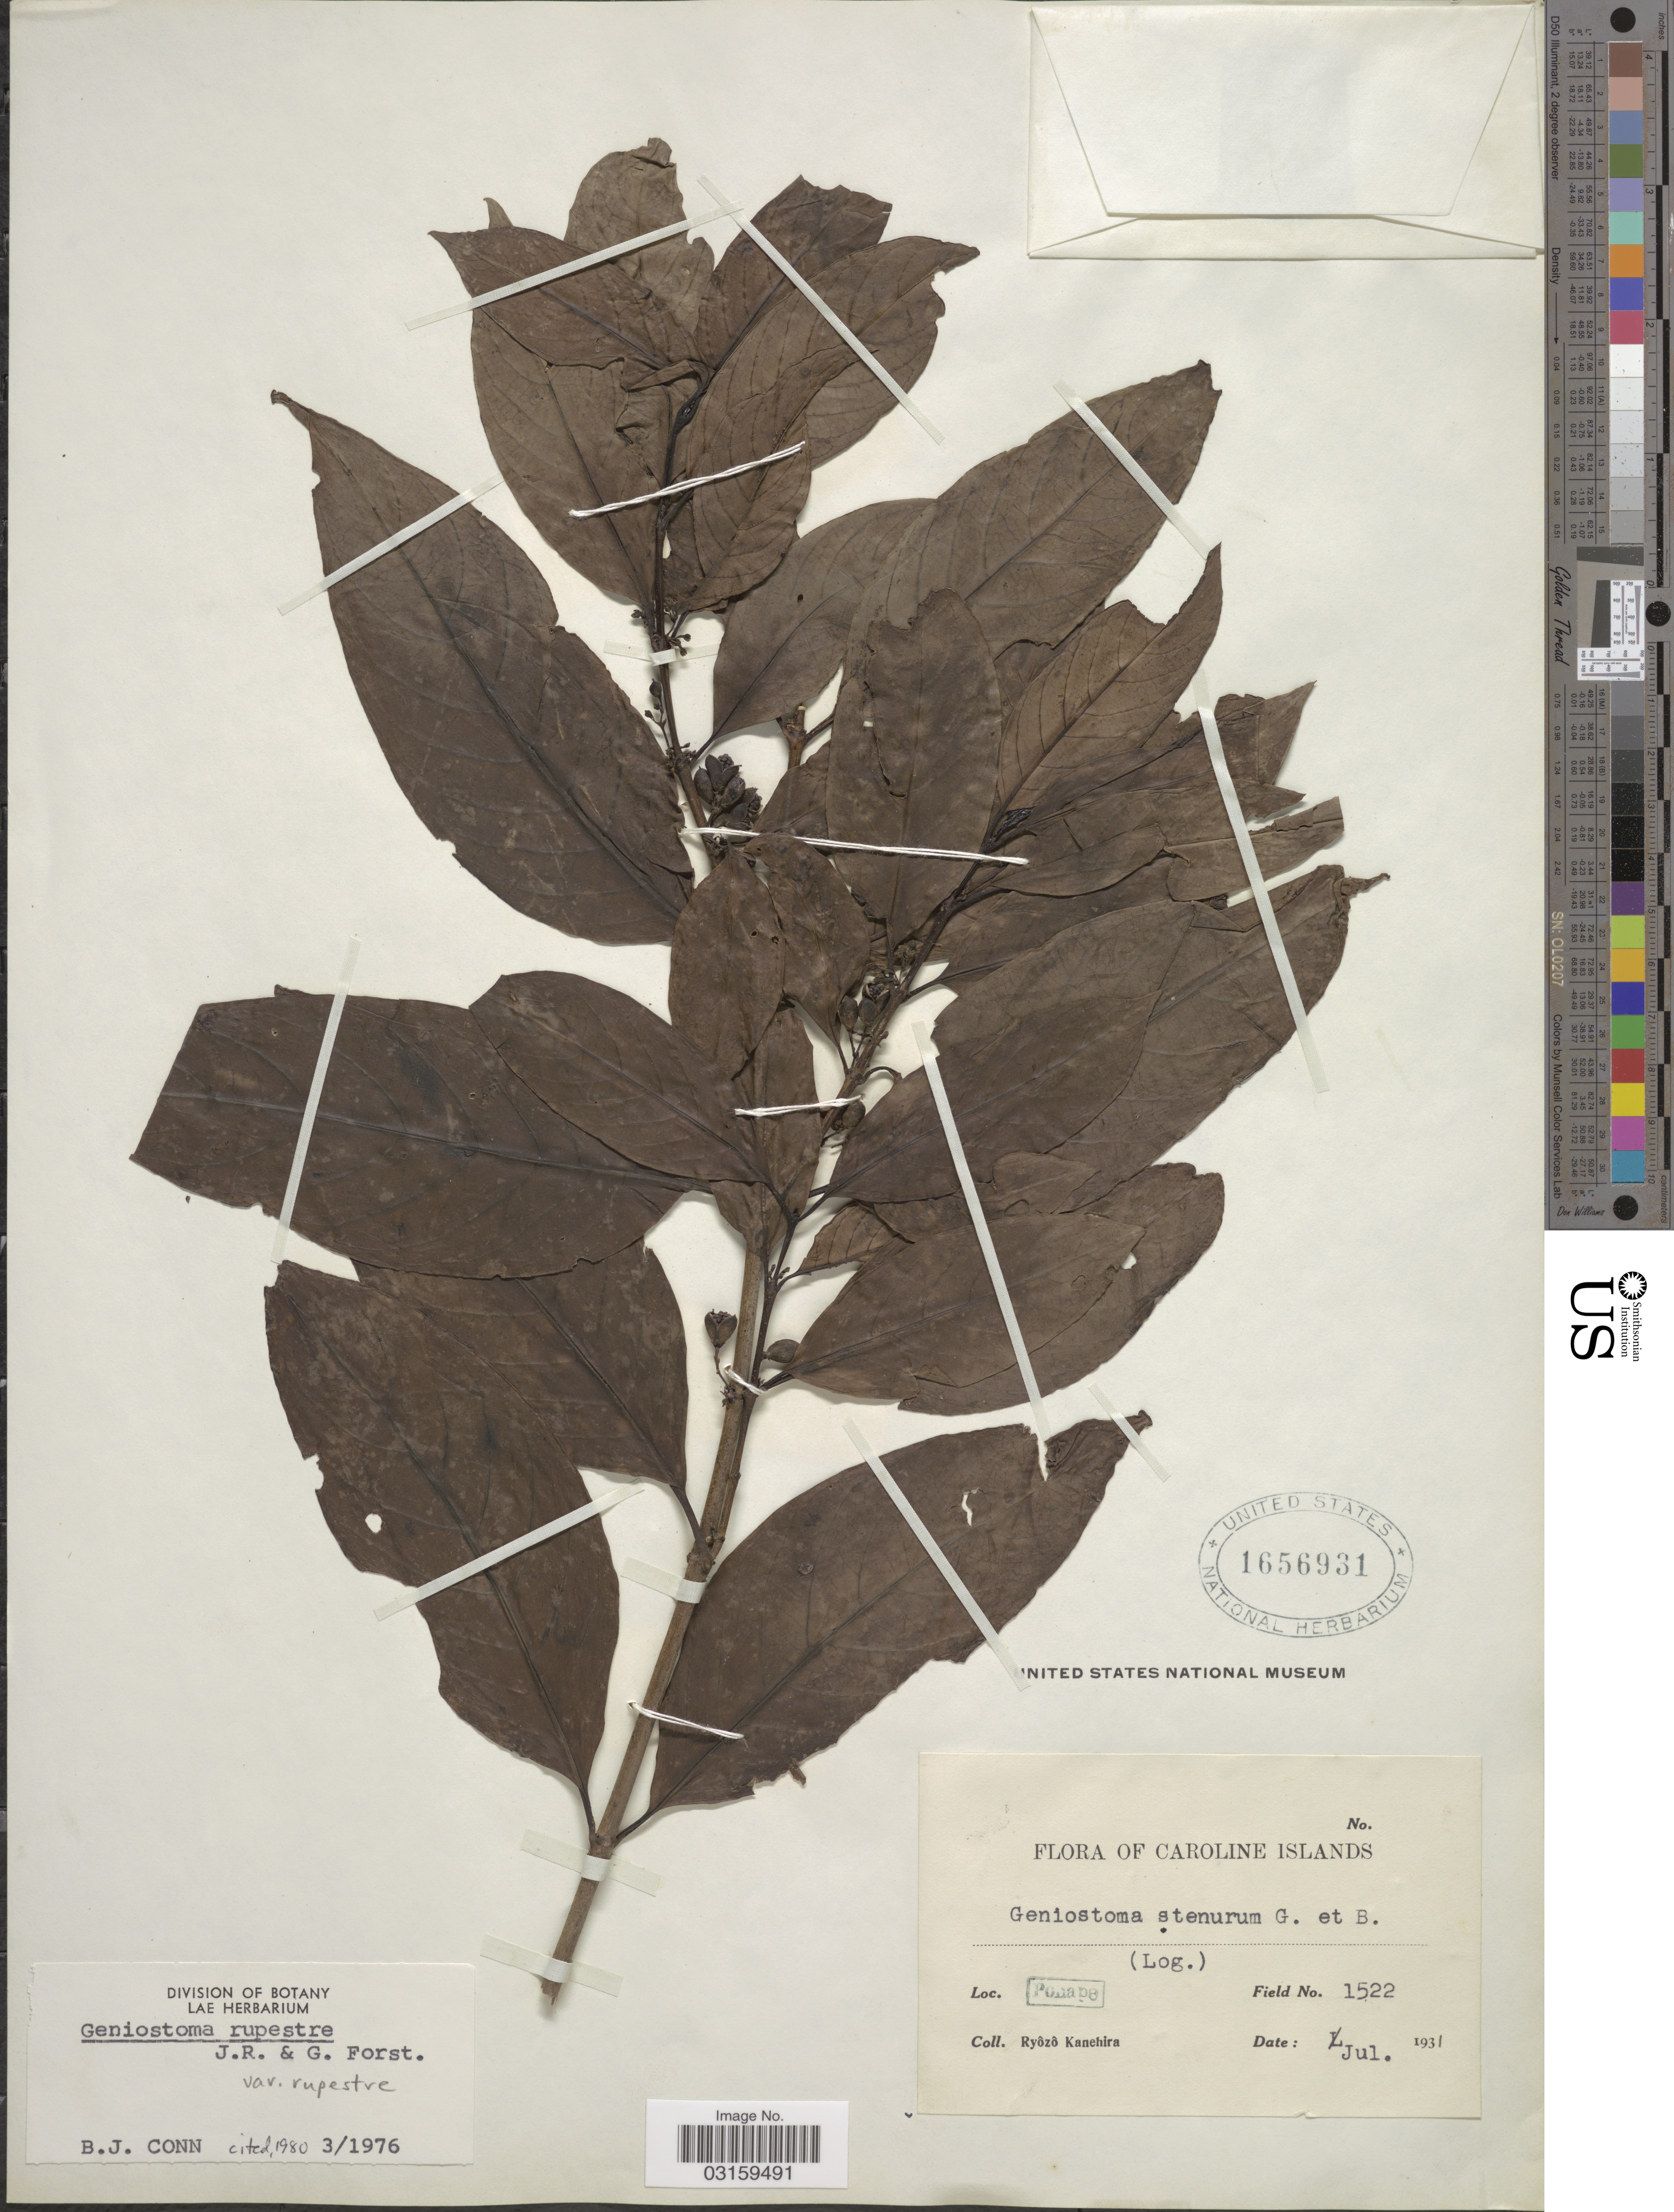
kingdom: Plantae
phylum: Tracheophyta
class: Magnoliopsida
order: Gentianales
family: Loganiaceae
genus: Geniostoma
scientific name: Geniostoma rupestre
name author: J.R. Forst. & G. Forst.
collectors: R. Kanehira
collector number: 1522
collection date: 1931-07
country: Micronesia, Federated States of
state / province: Pohnpei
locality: Caroline Islands. Ponape.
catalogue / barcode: US 1656931